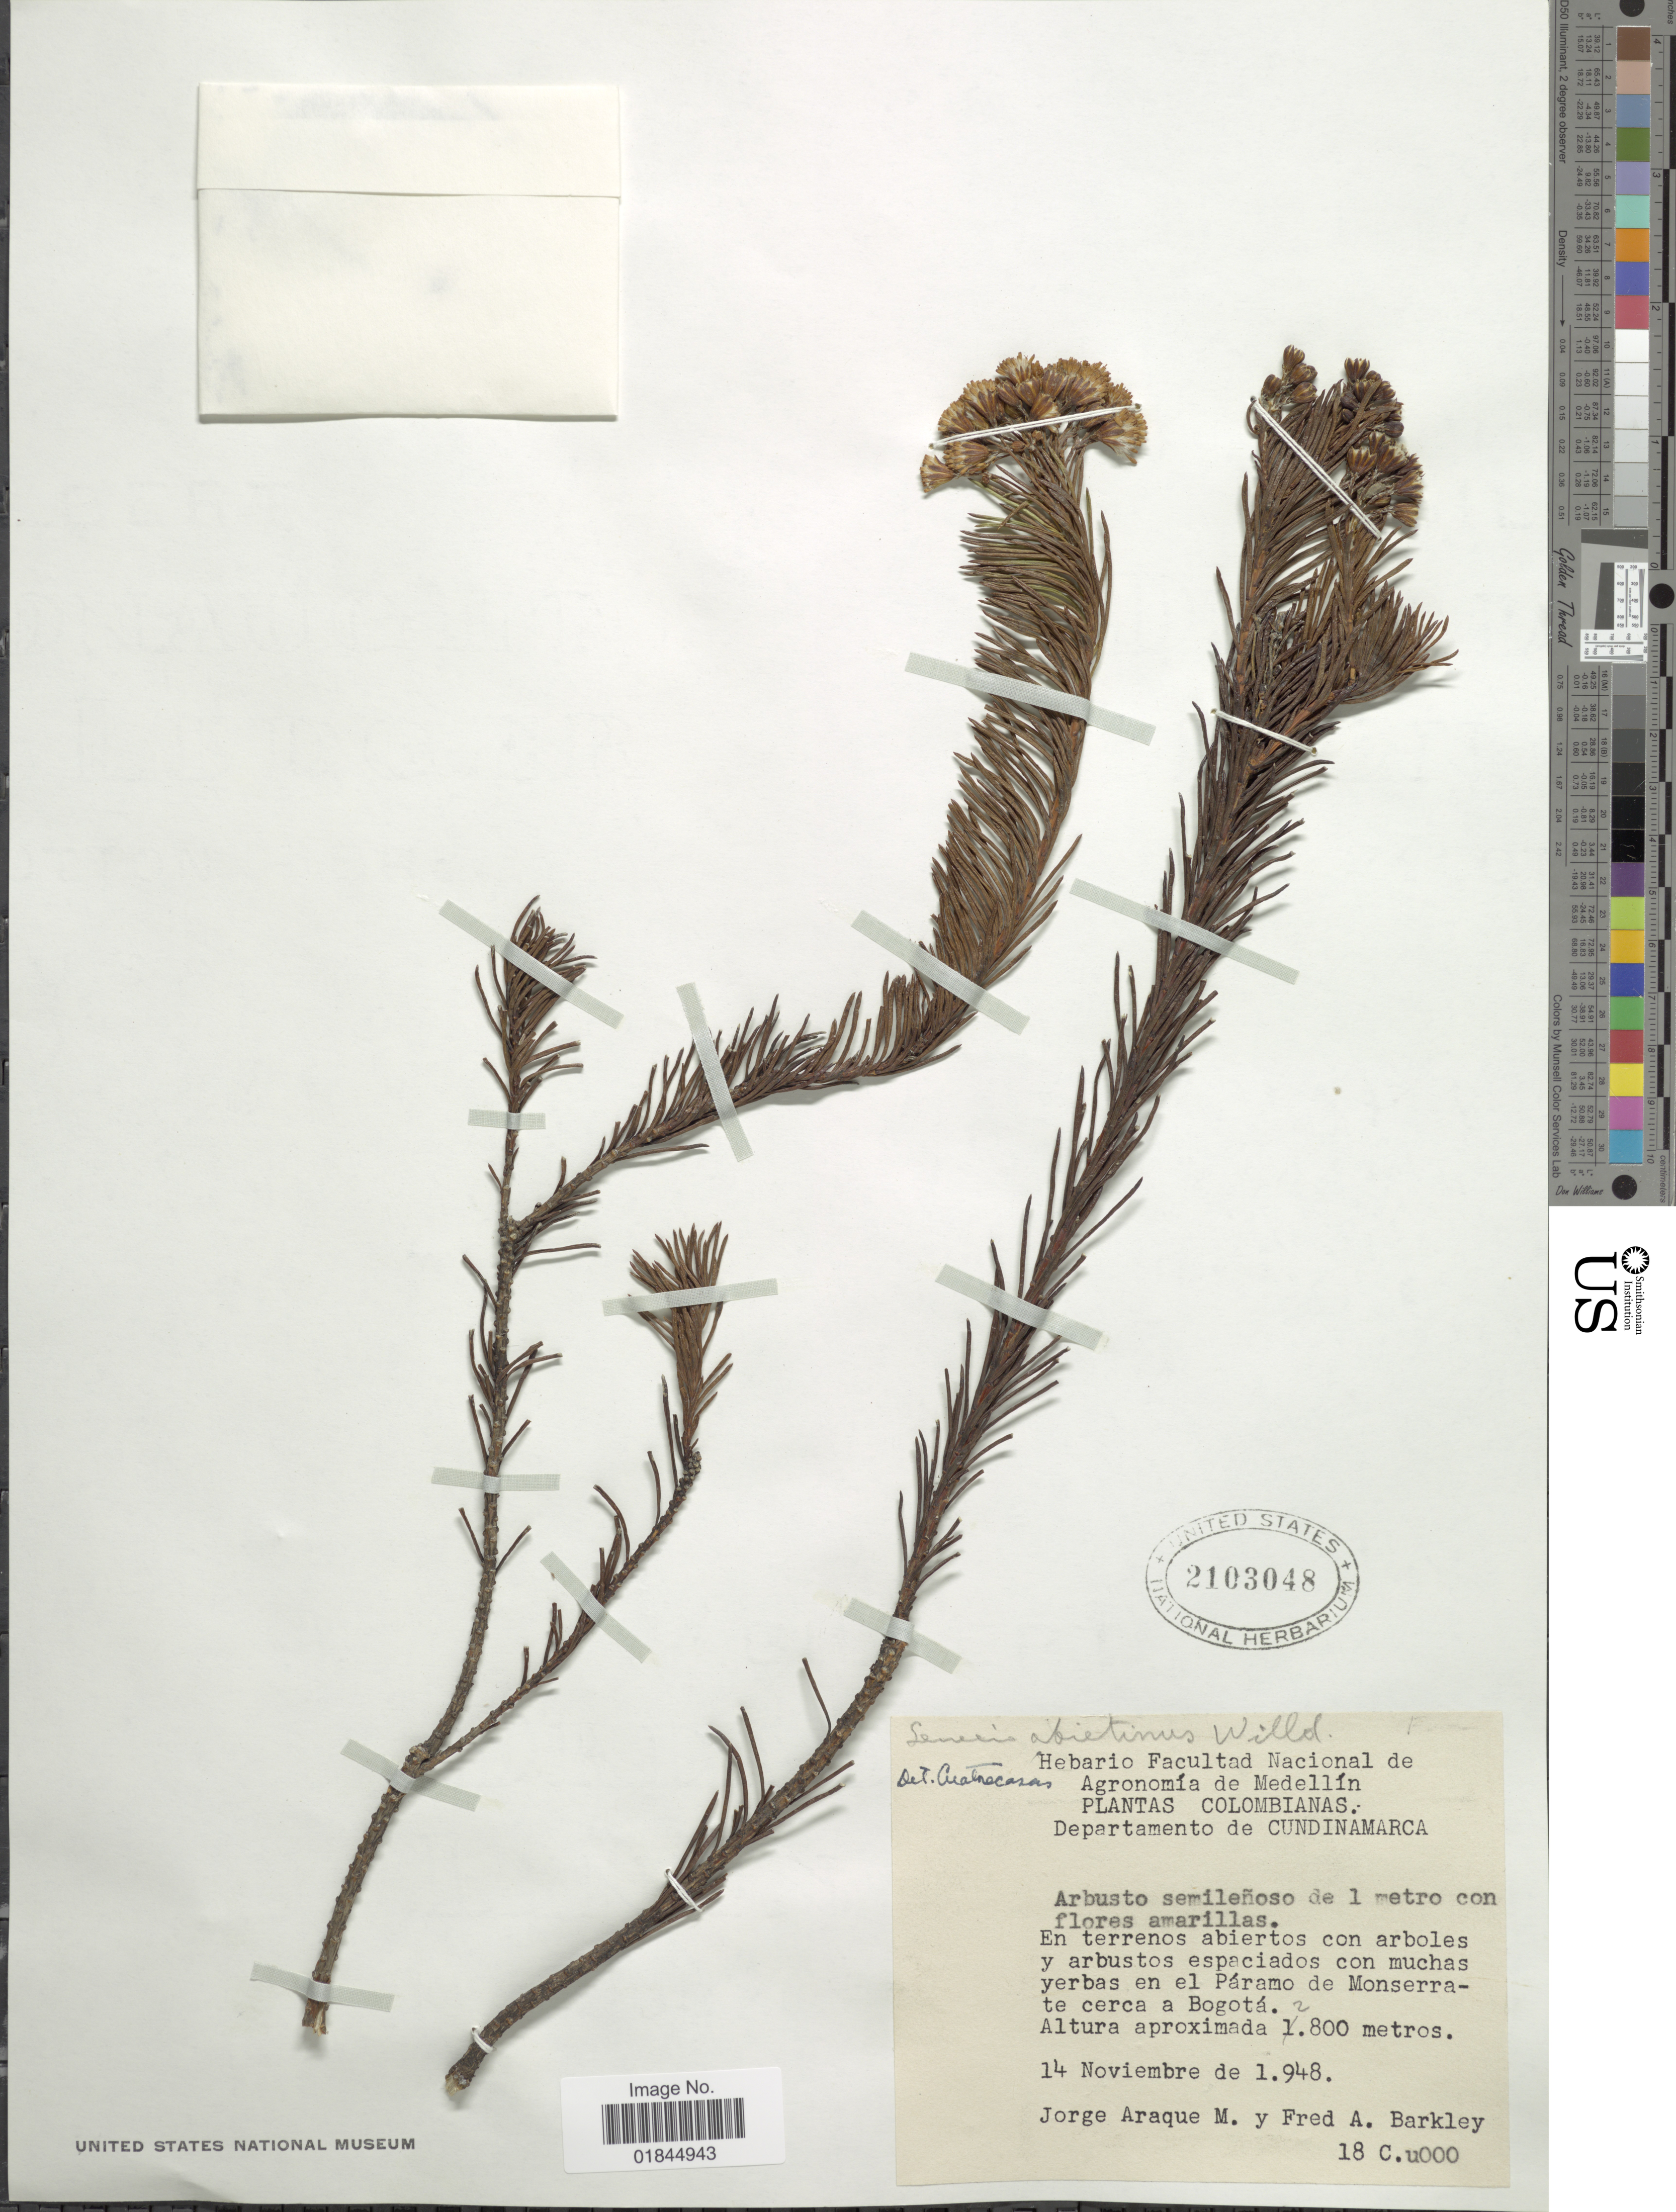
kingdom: Plantae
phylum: Tracheophyta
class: Magnoliopsida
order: Asterales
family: Asteraceae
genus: Pentacalia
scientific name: Pentacalia abietina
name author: (Willd. ex Wedd.) Cuatrec.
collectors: J. Araque Molina & F. A. Barkley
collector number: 18C.u000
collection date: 1948-11-14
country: Colombia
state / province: Cundinamarca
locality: El paramo de Monserrate cerca a Bogota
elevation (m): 2800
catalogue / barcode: US 2103048